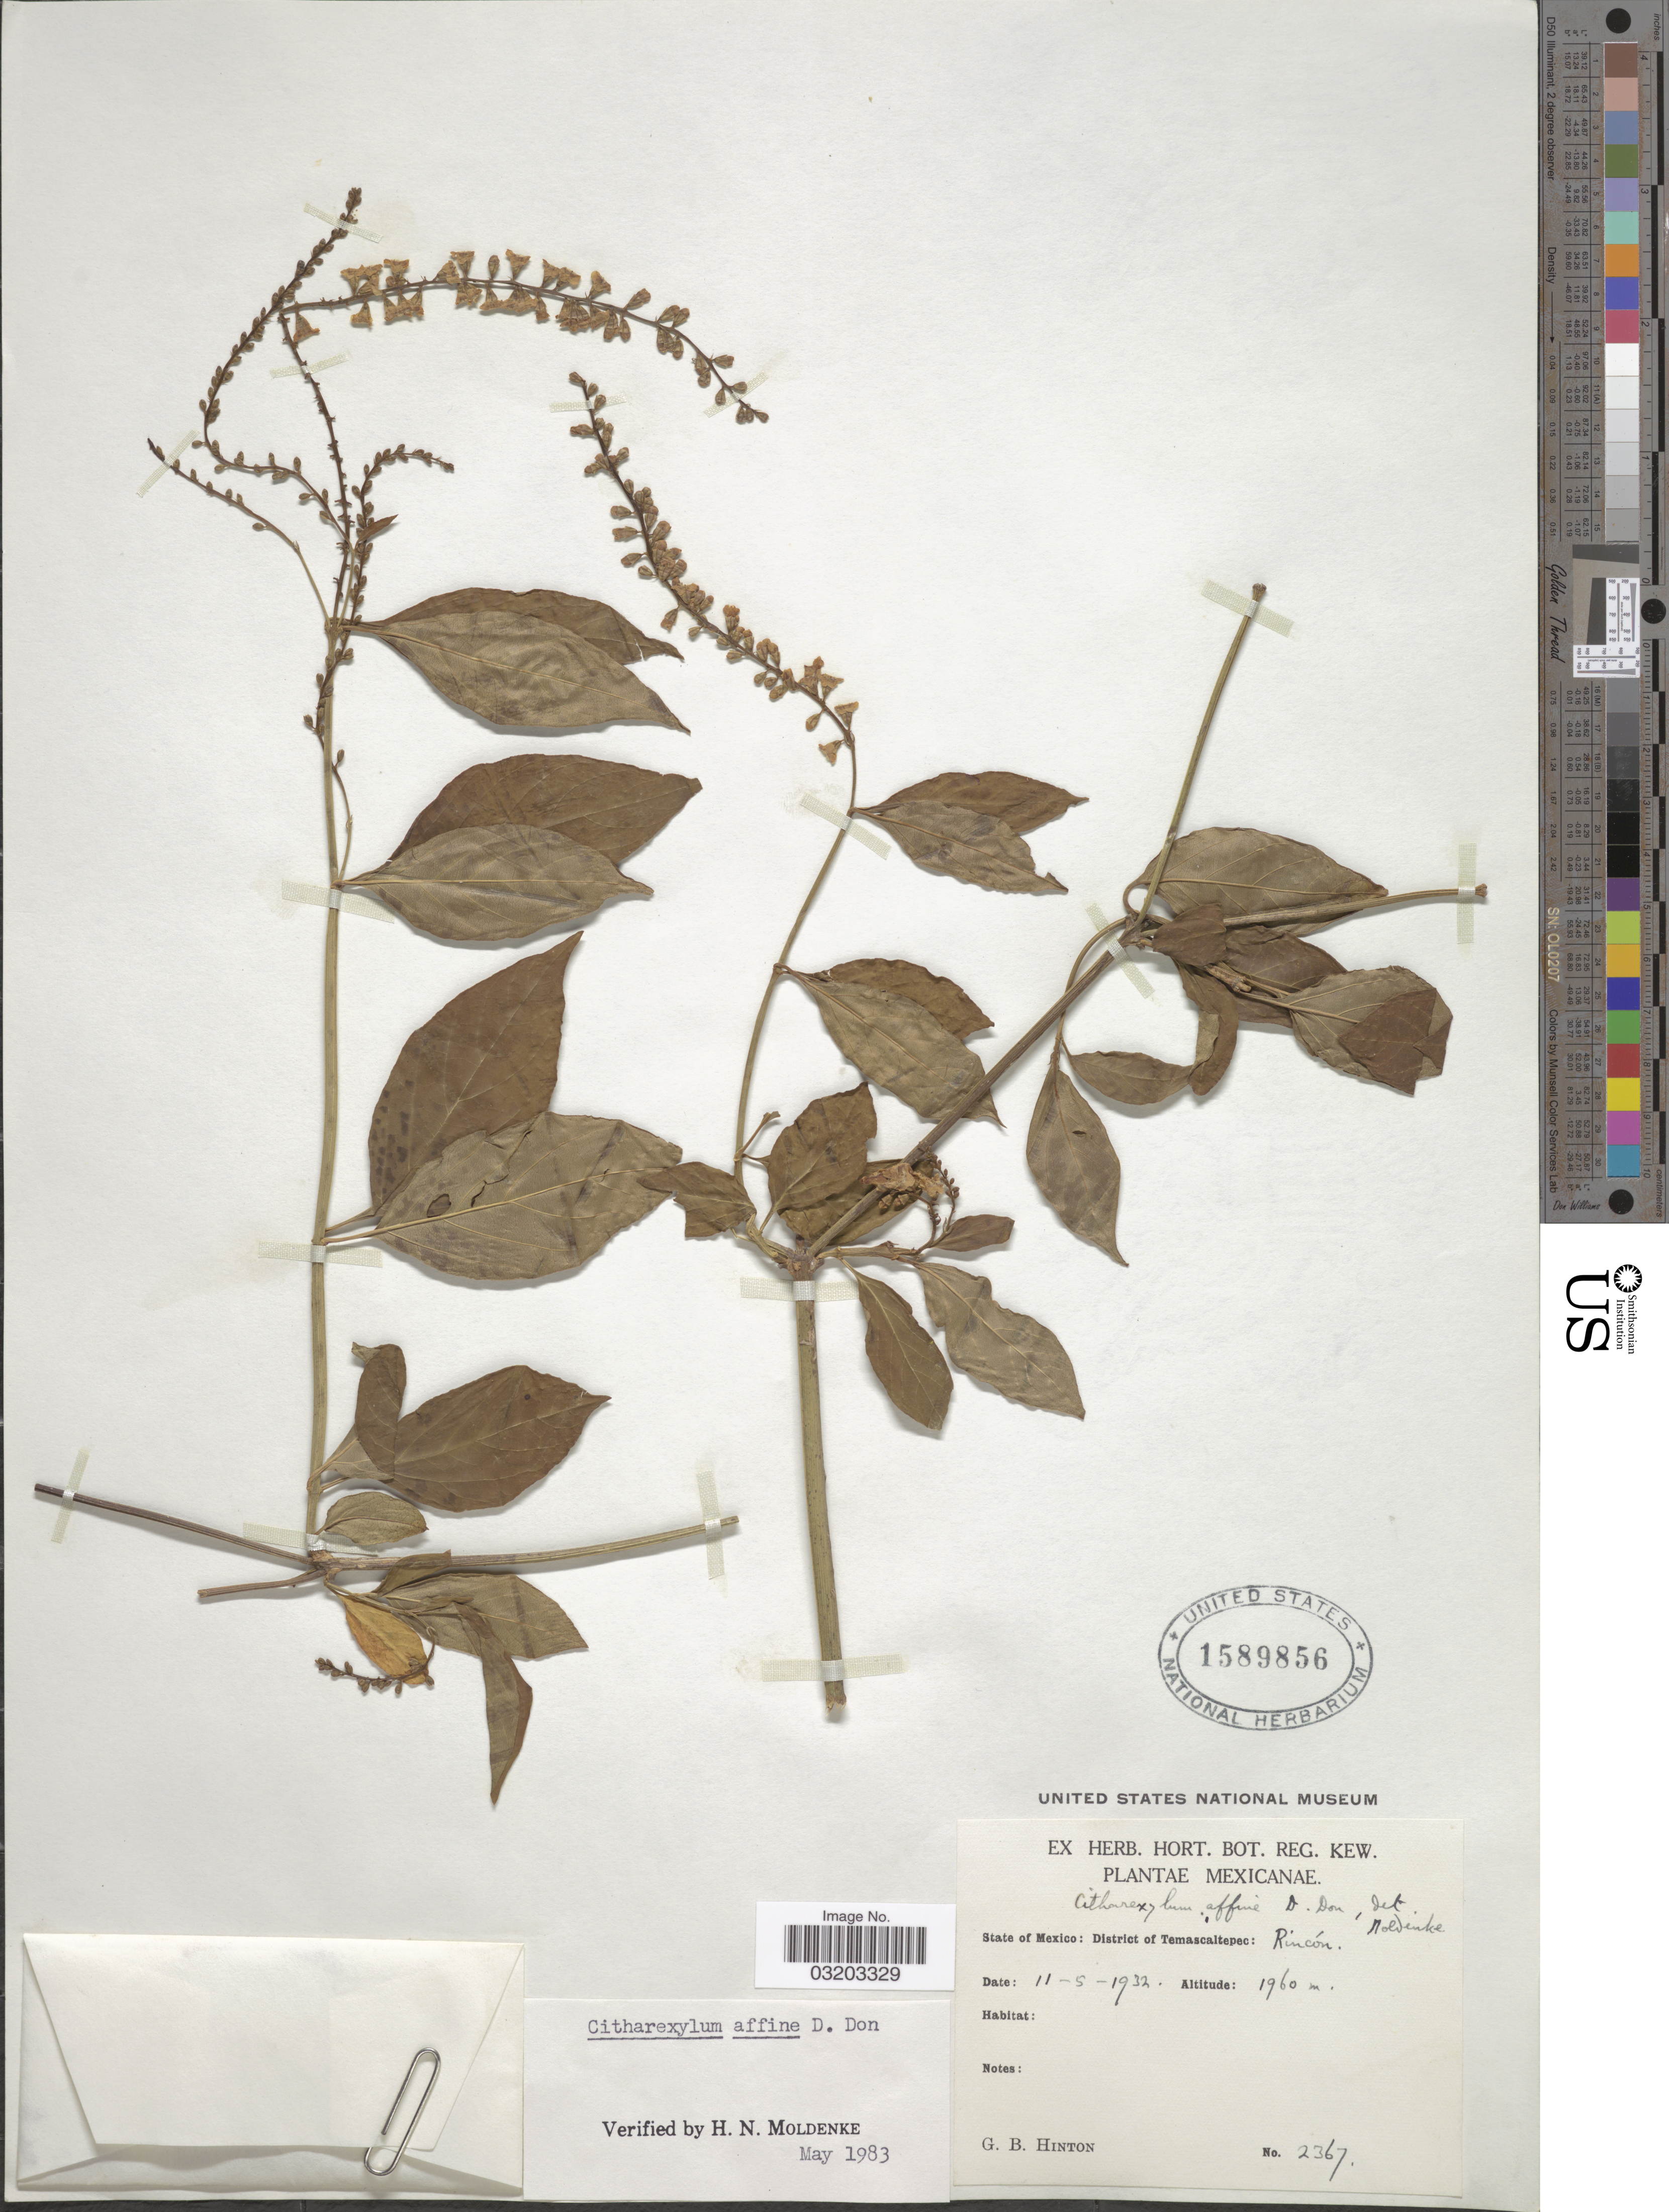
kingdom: Plantae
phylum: Tracheophyta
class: Magnoliopsida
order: Lamiales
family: Verbenaceae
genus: Citharexylum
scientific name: Citharexylum affine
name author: D. Don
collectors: G. B. Hinton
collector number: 2367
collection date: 1932-05-11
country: Mexico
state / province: México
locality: District of Temascaltepec: Rincón.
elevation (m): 1960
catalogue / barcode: US 1589856